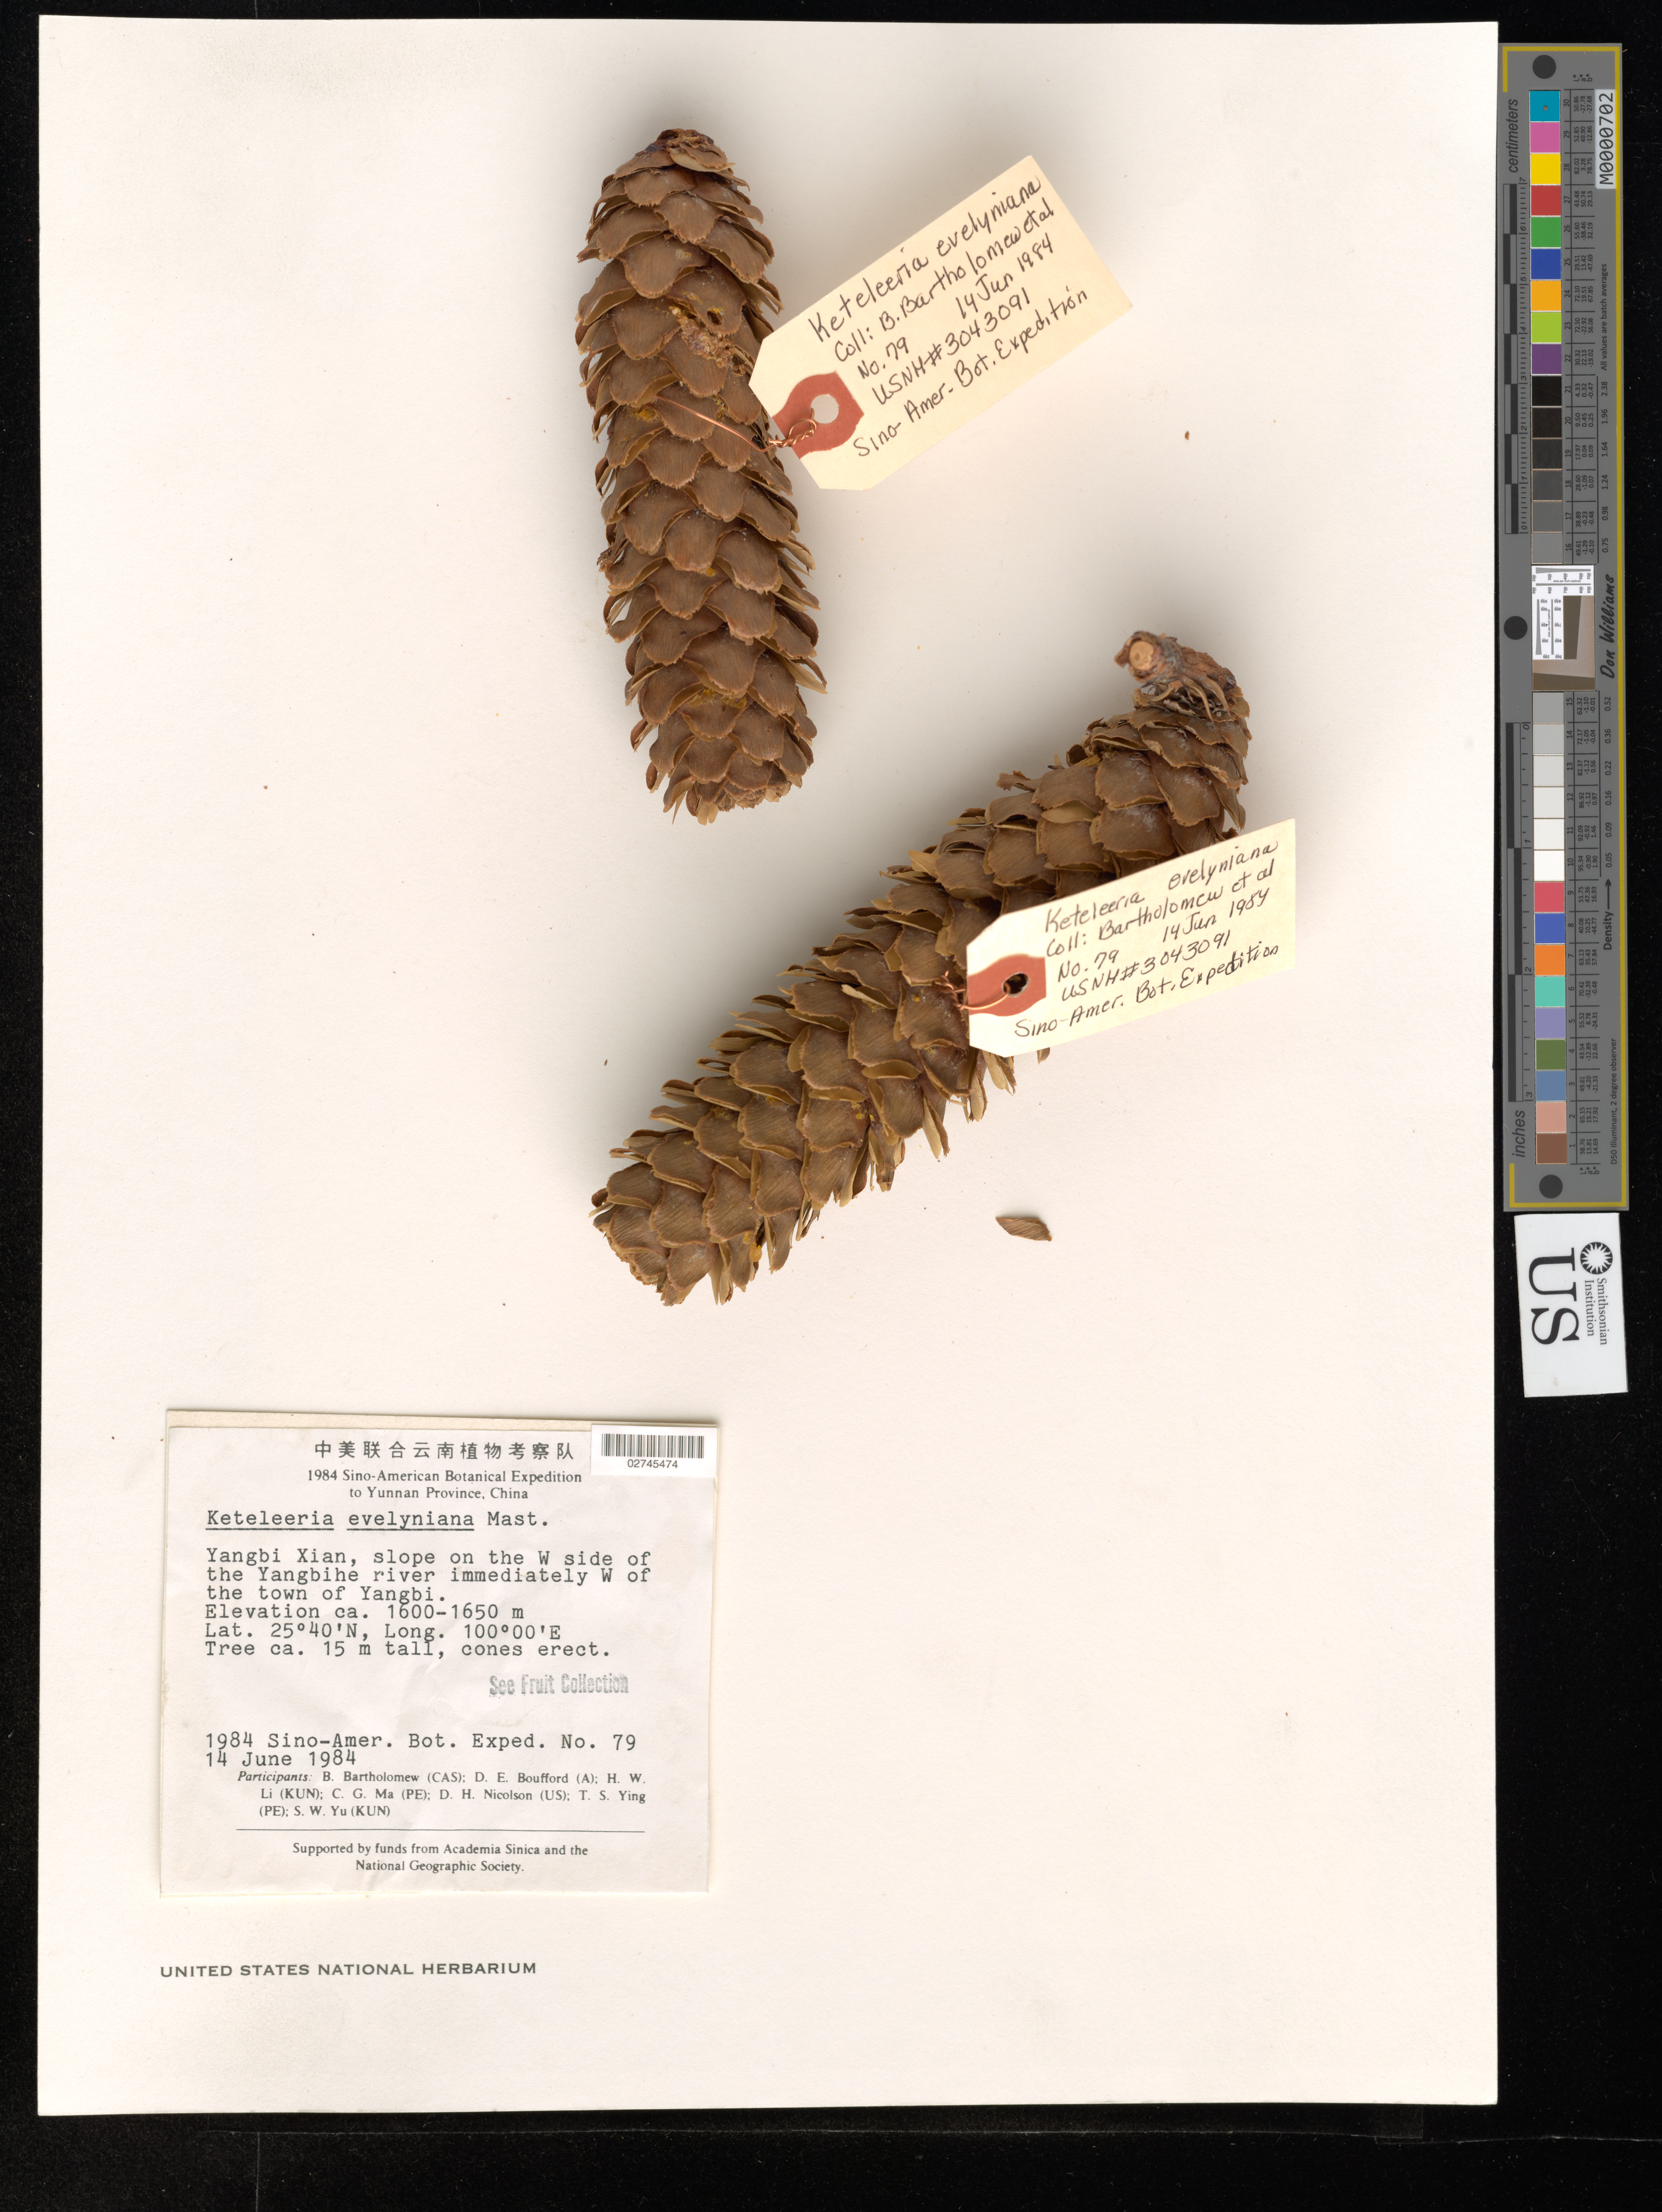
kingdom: Plantae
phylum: Tracheophyta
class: Pinopsida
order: Pinales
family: Pinaceae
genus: Keteleeria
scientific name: Keteleeria evelyniana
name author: Mast.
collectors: B. Bartholomew, D. E. Boufford, D. H. Nicolson, T. Ying & S. Yu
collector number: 79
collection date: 1984-06-14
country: China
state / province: Yunnan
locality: Yangbi Xian, slope on the W side of the Yangbihe river immediately W of the town of Yangbi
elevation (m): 1600